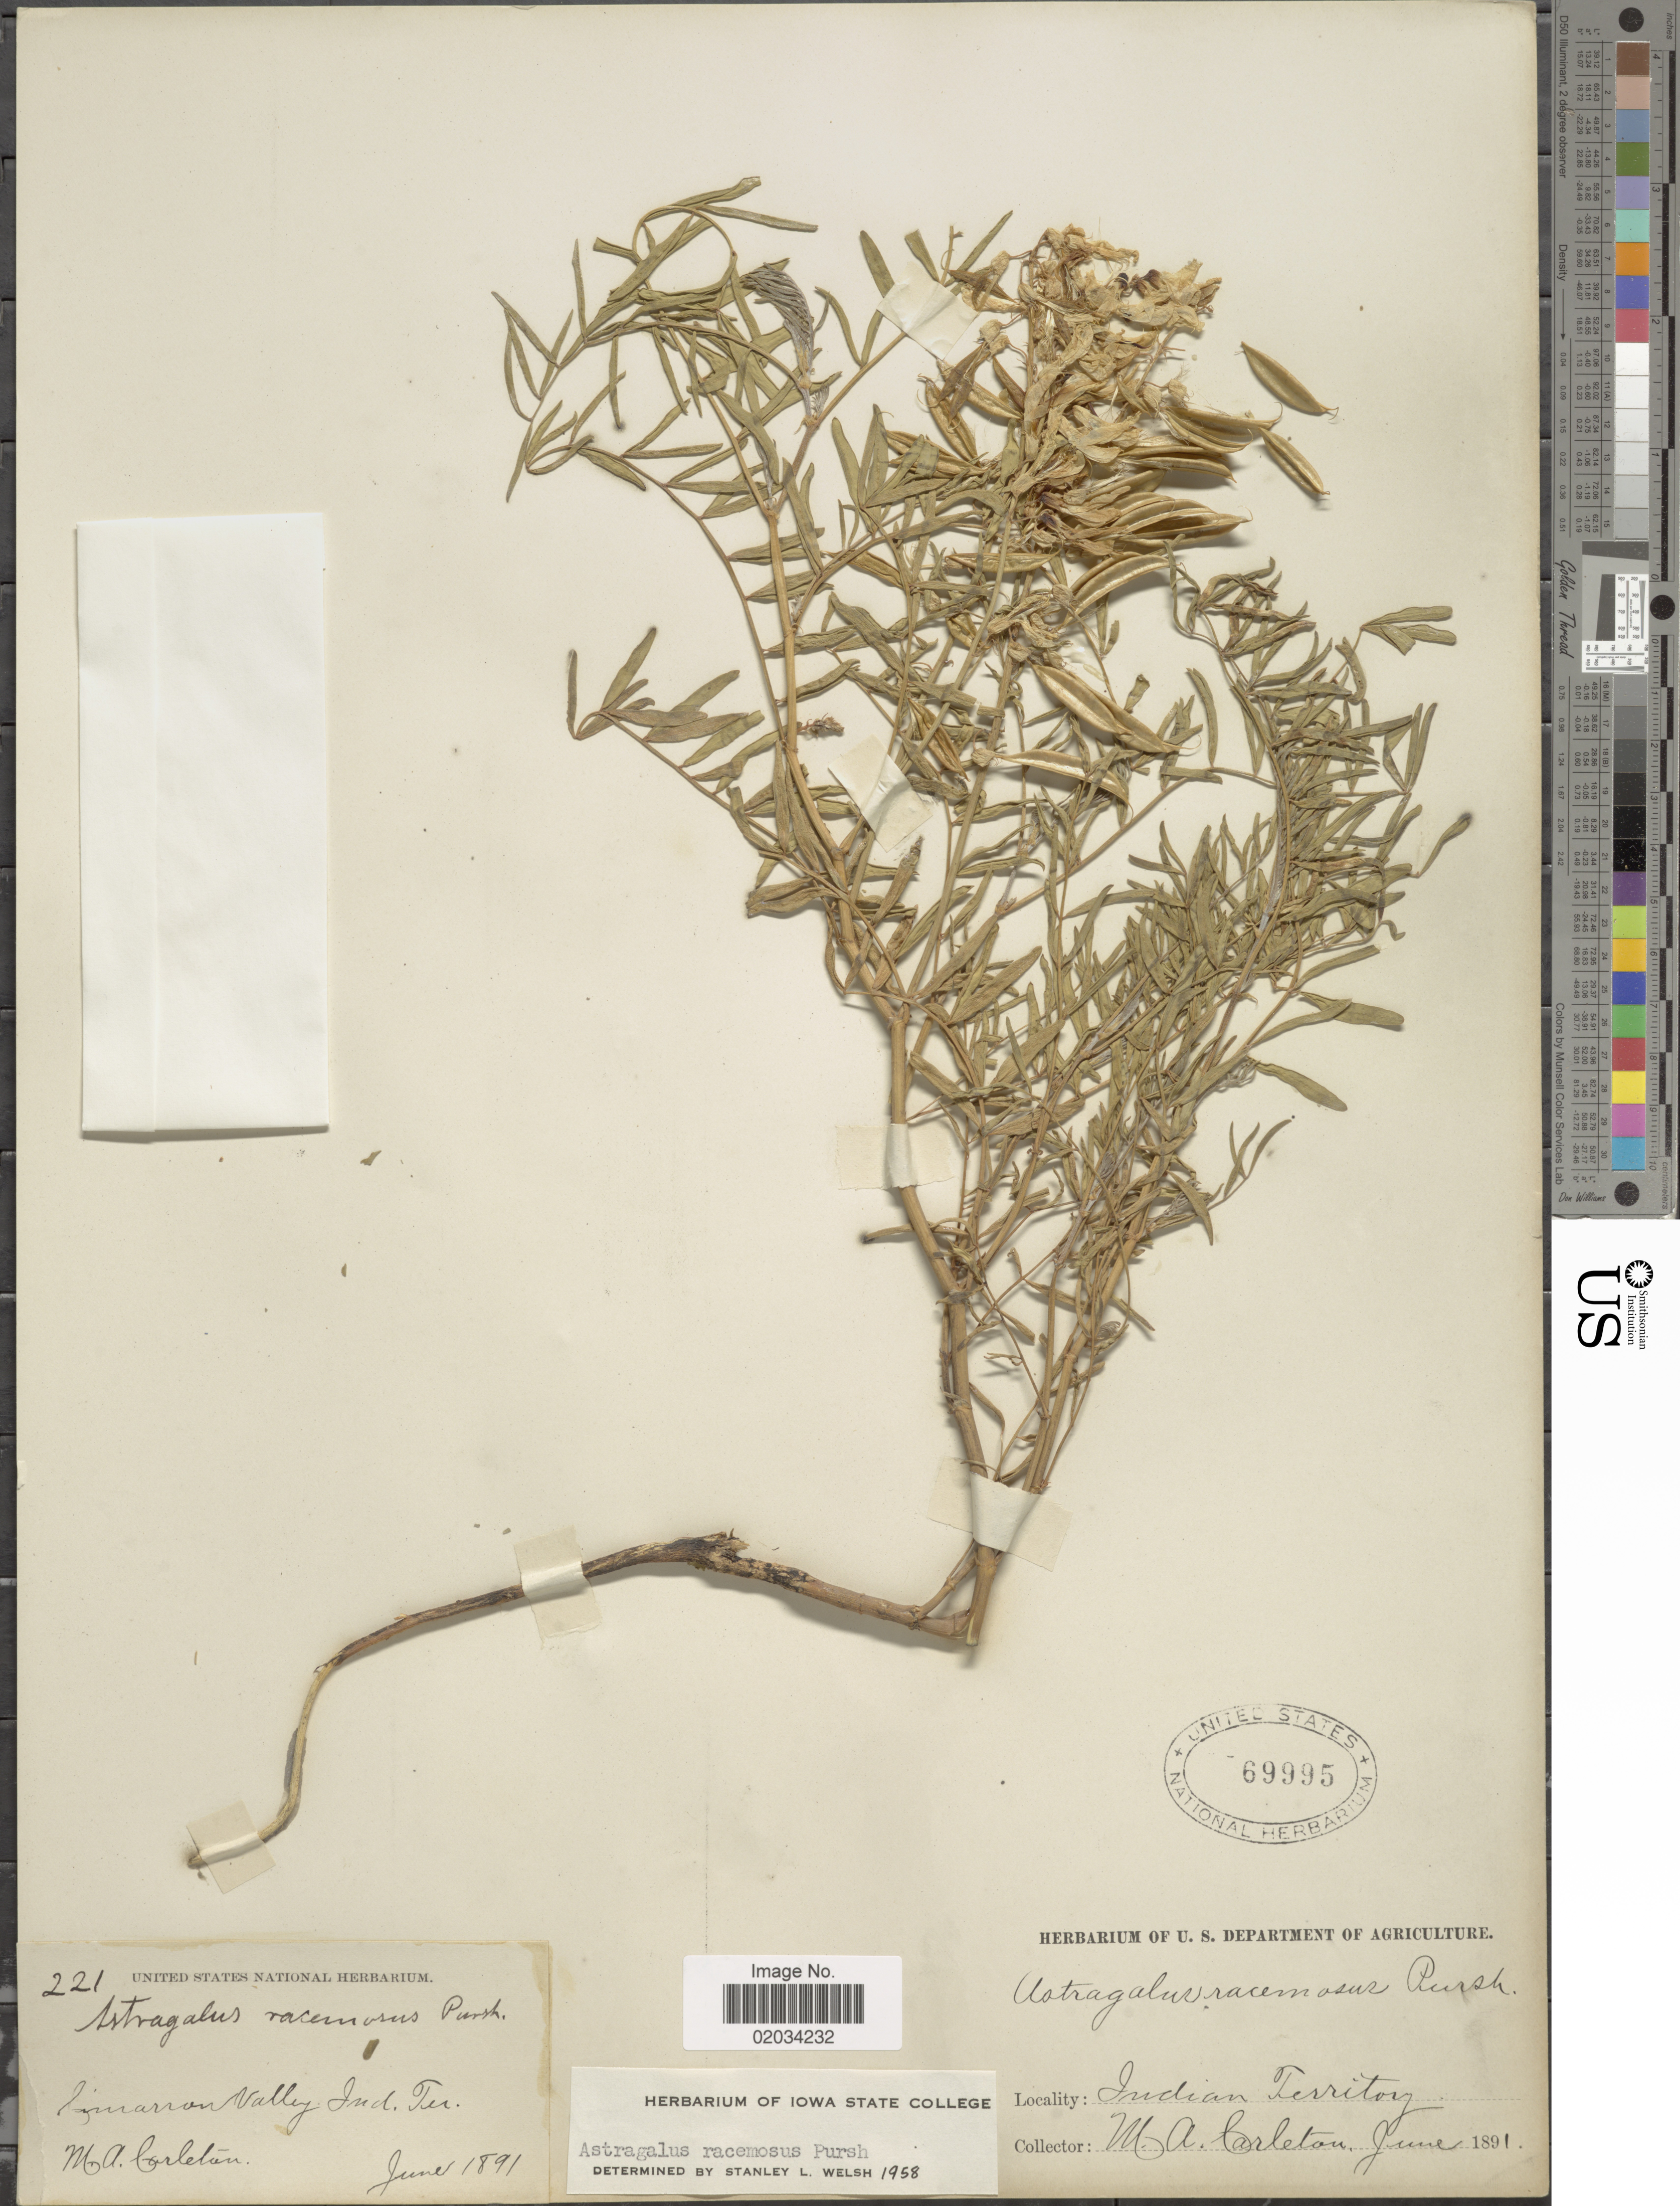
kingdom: Plantae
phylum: Tracheophyta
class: Magnoliopsida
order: Fabales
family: Fabaceae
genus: Astragalus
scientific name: Astragalus racemosus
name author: Pursh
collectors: M. A. Carleton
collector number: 221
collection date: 1891-06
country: United States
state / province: New Mexico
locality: Cimarron Valley Ind. Ter.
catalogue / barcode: US 69995